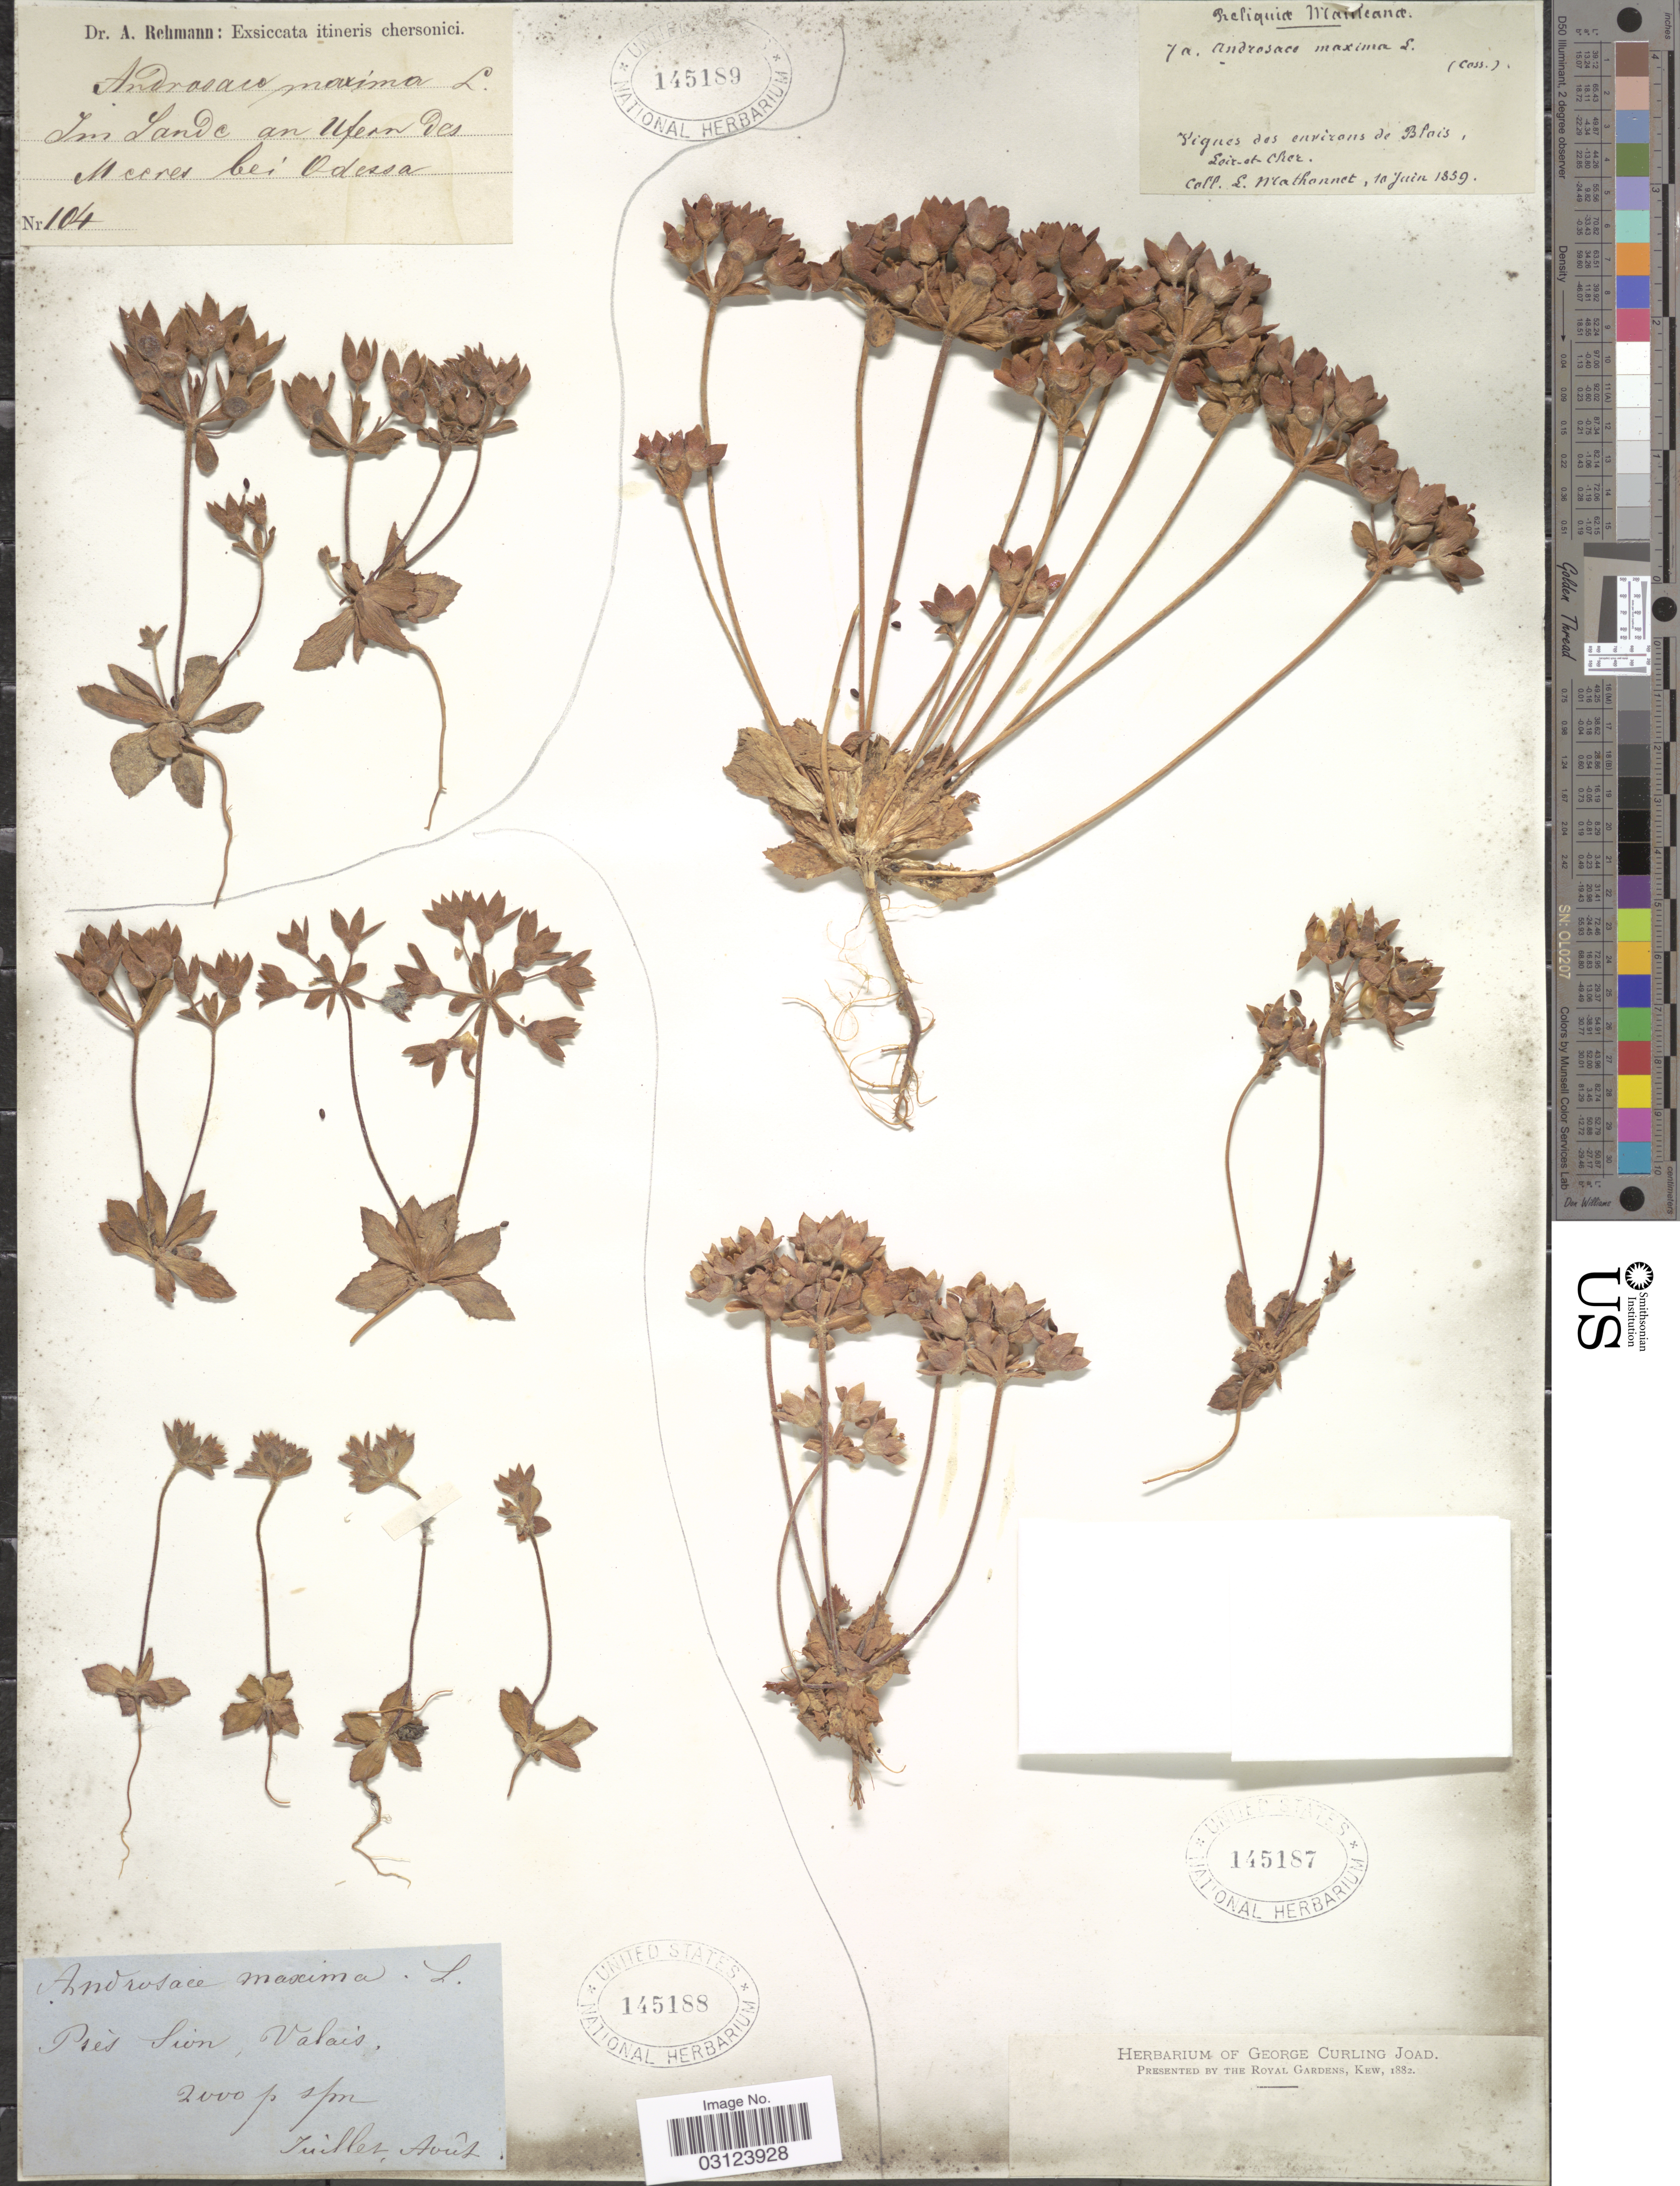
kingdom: Plantae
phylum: Tracheophyta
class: Magnoliopsida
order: Ericales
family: Primulaceae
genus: Androsace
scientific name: Androsace maxima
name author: L.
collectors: A. Rehmann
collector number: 104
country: Ukraine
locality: Im lande an Ufern des Meeres bei Odessa.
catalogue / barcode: US 145189-3